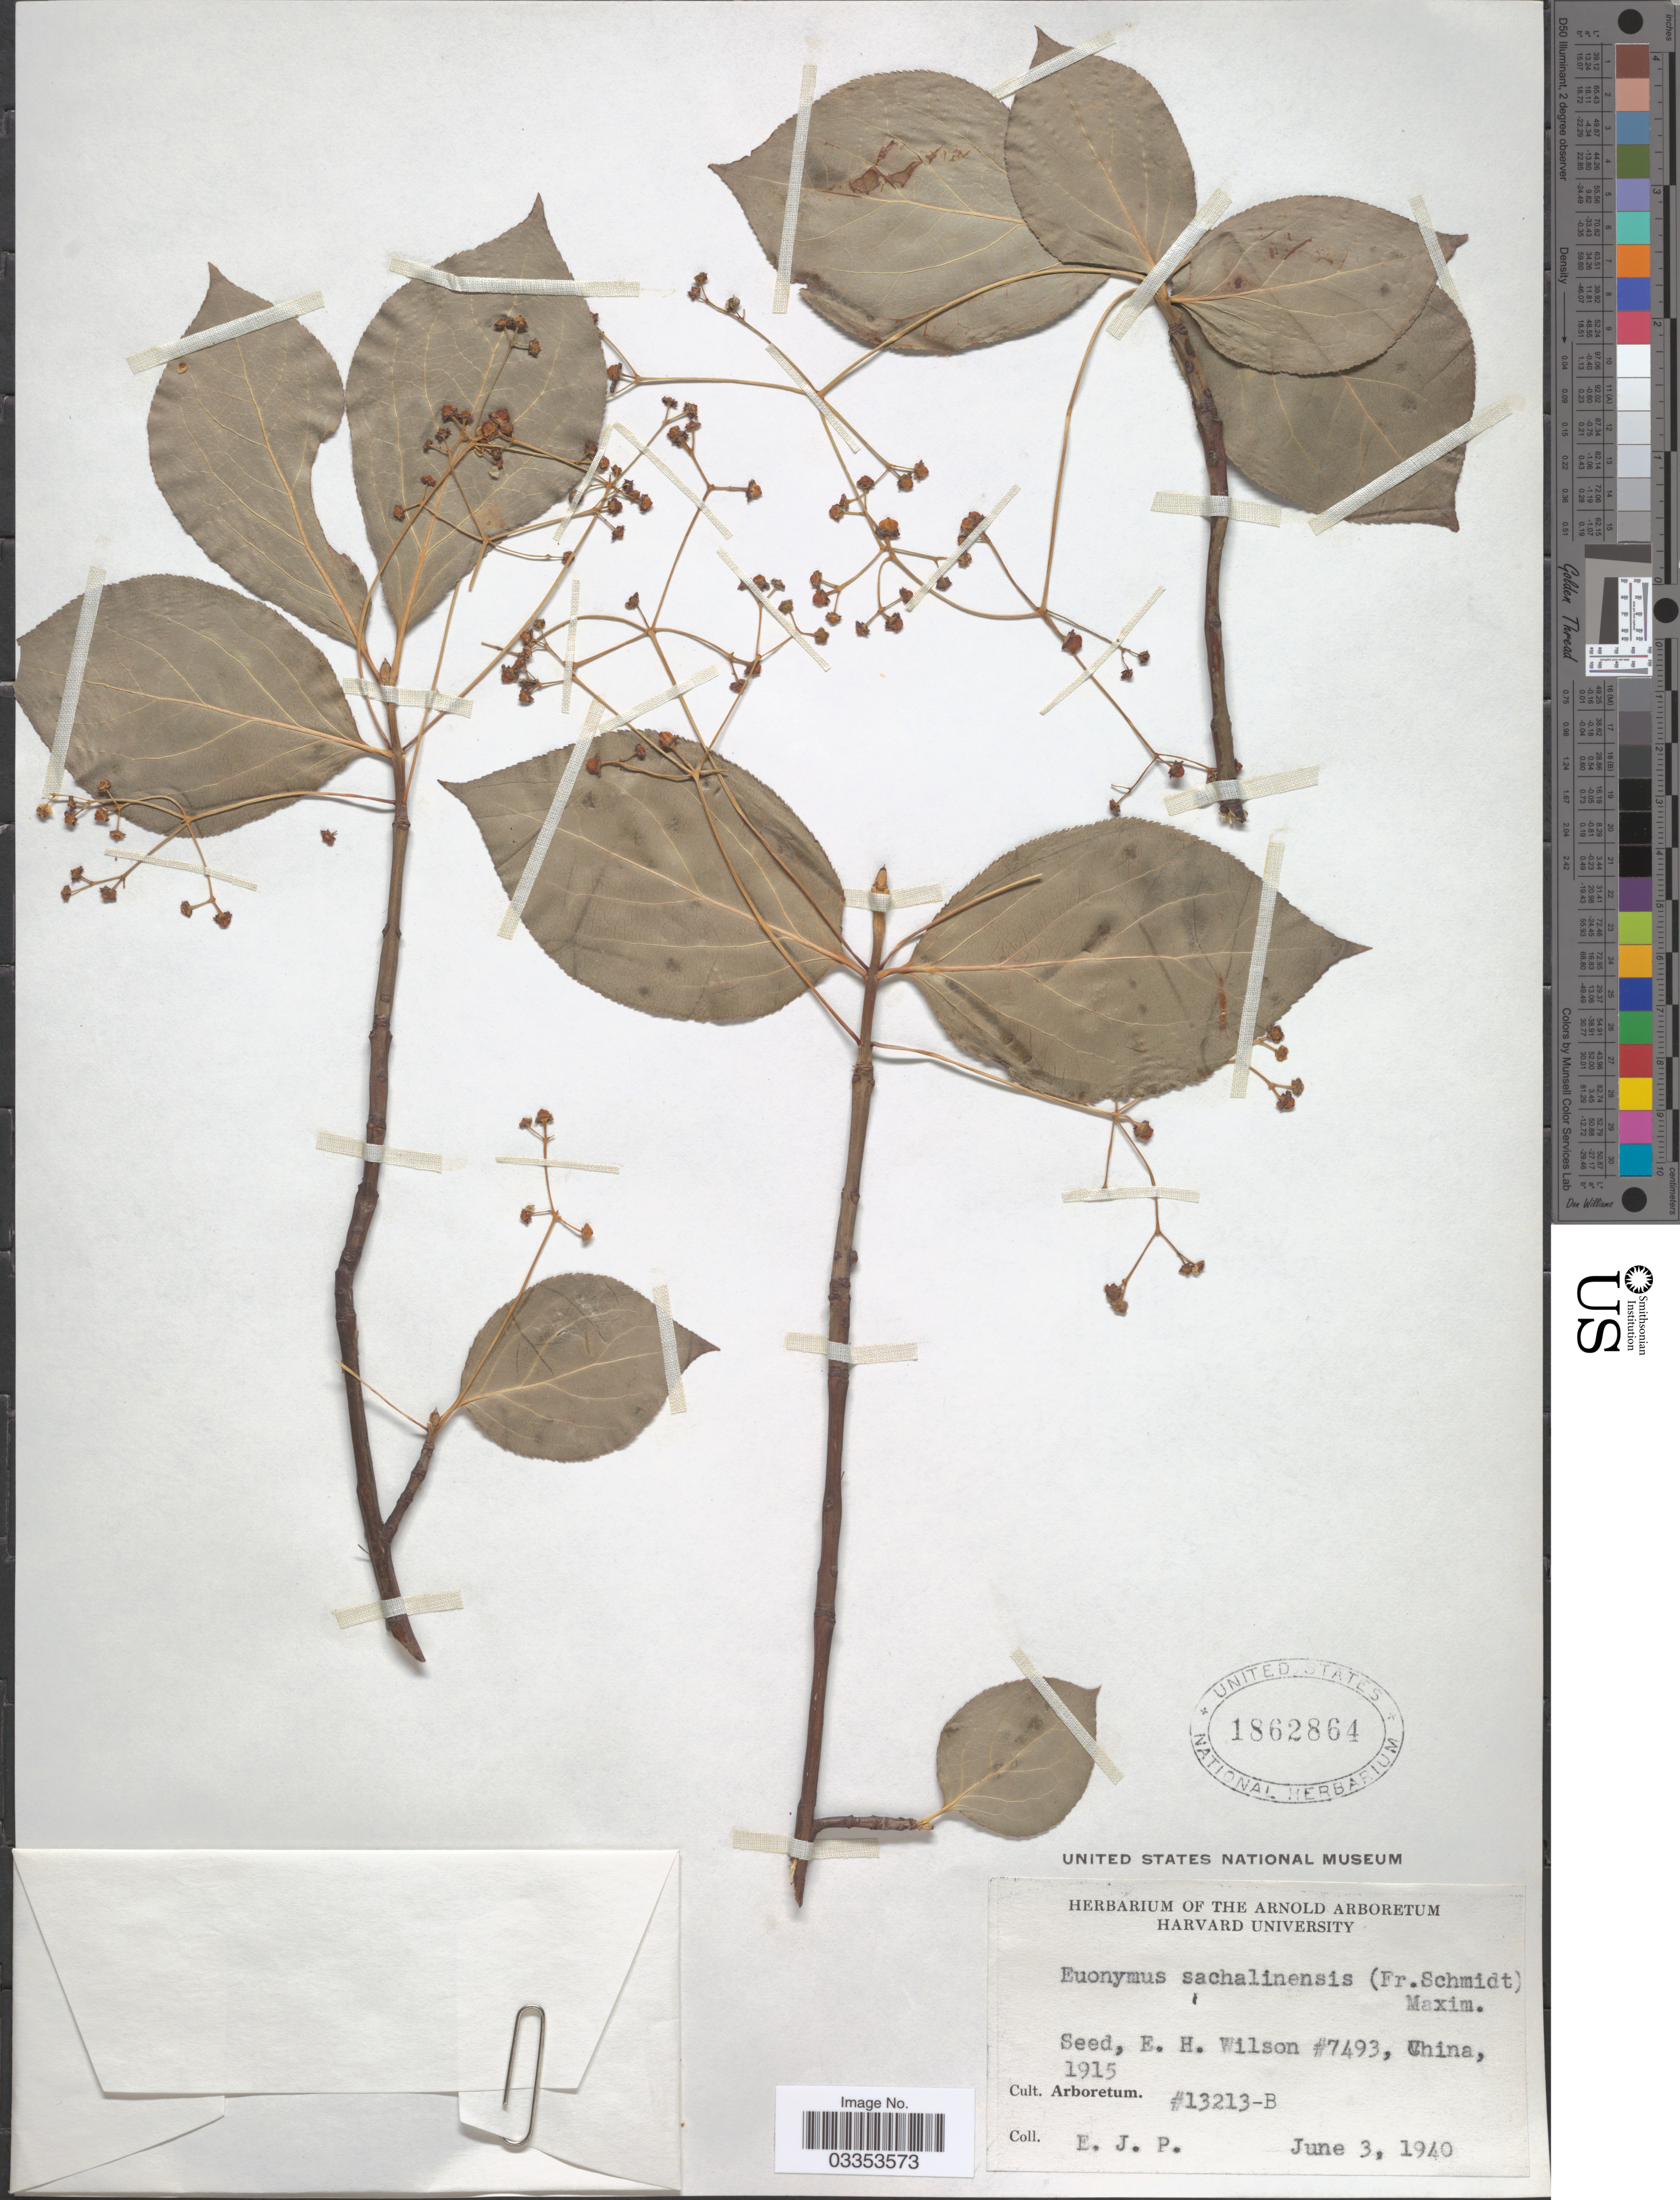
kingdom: Plantae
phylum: Tracheophyta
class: Magnoliopsida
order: Celastrales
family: Celastraceae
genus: Euonymus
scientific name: Euonymus sachalinensis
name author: (F. Schmidt) Maxim.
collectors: E. J. P.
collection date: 1940-06-03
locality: Cult. Arboretum #13213-B [unsure placement].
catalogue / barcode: US 1862864